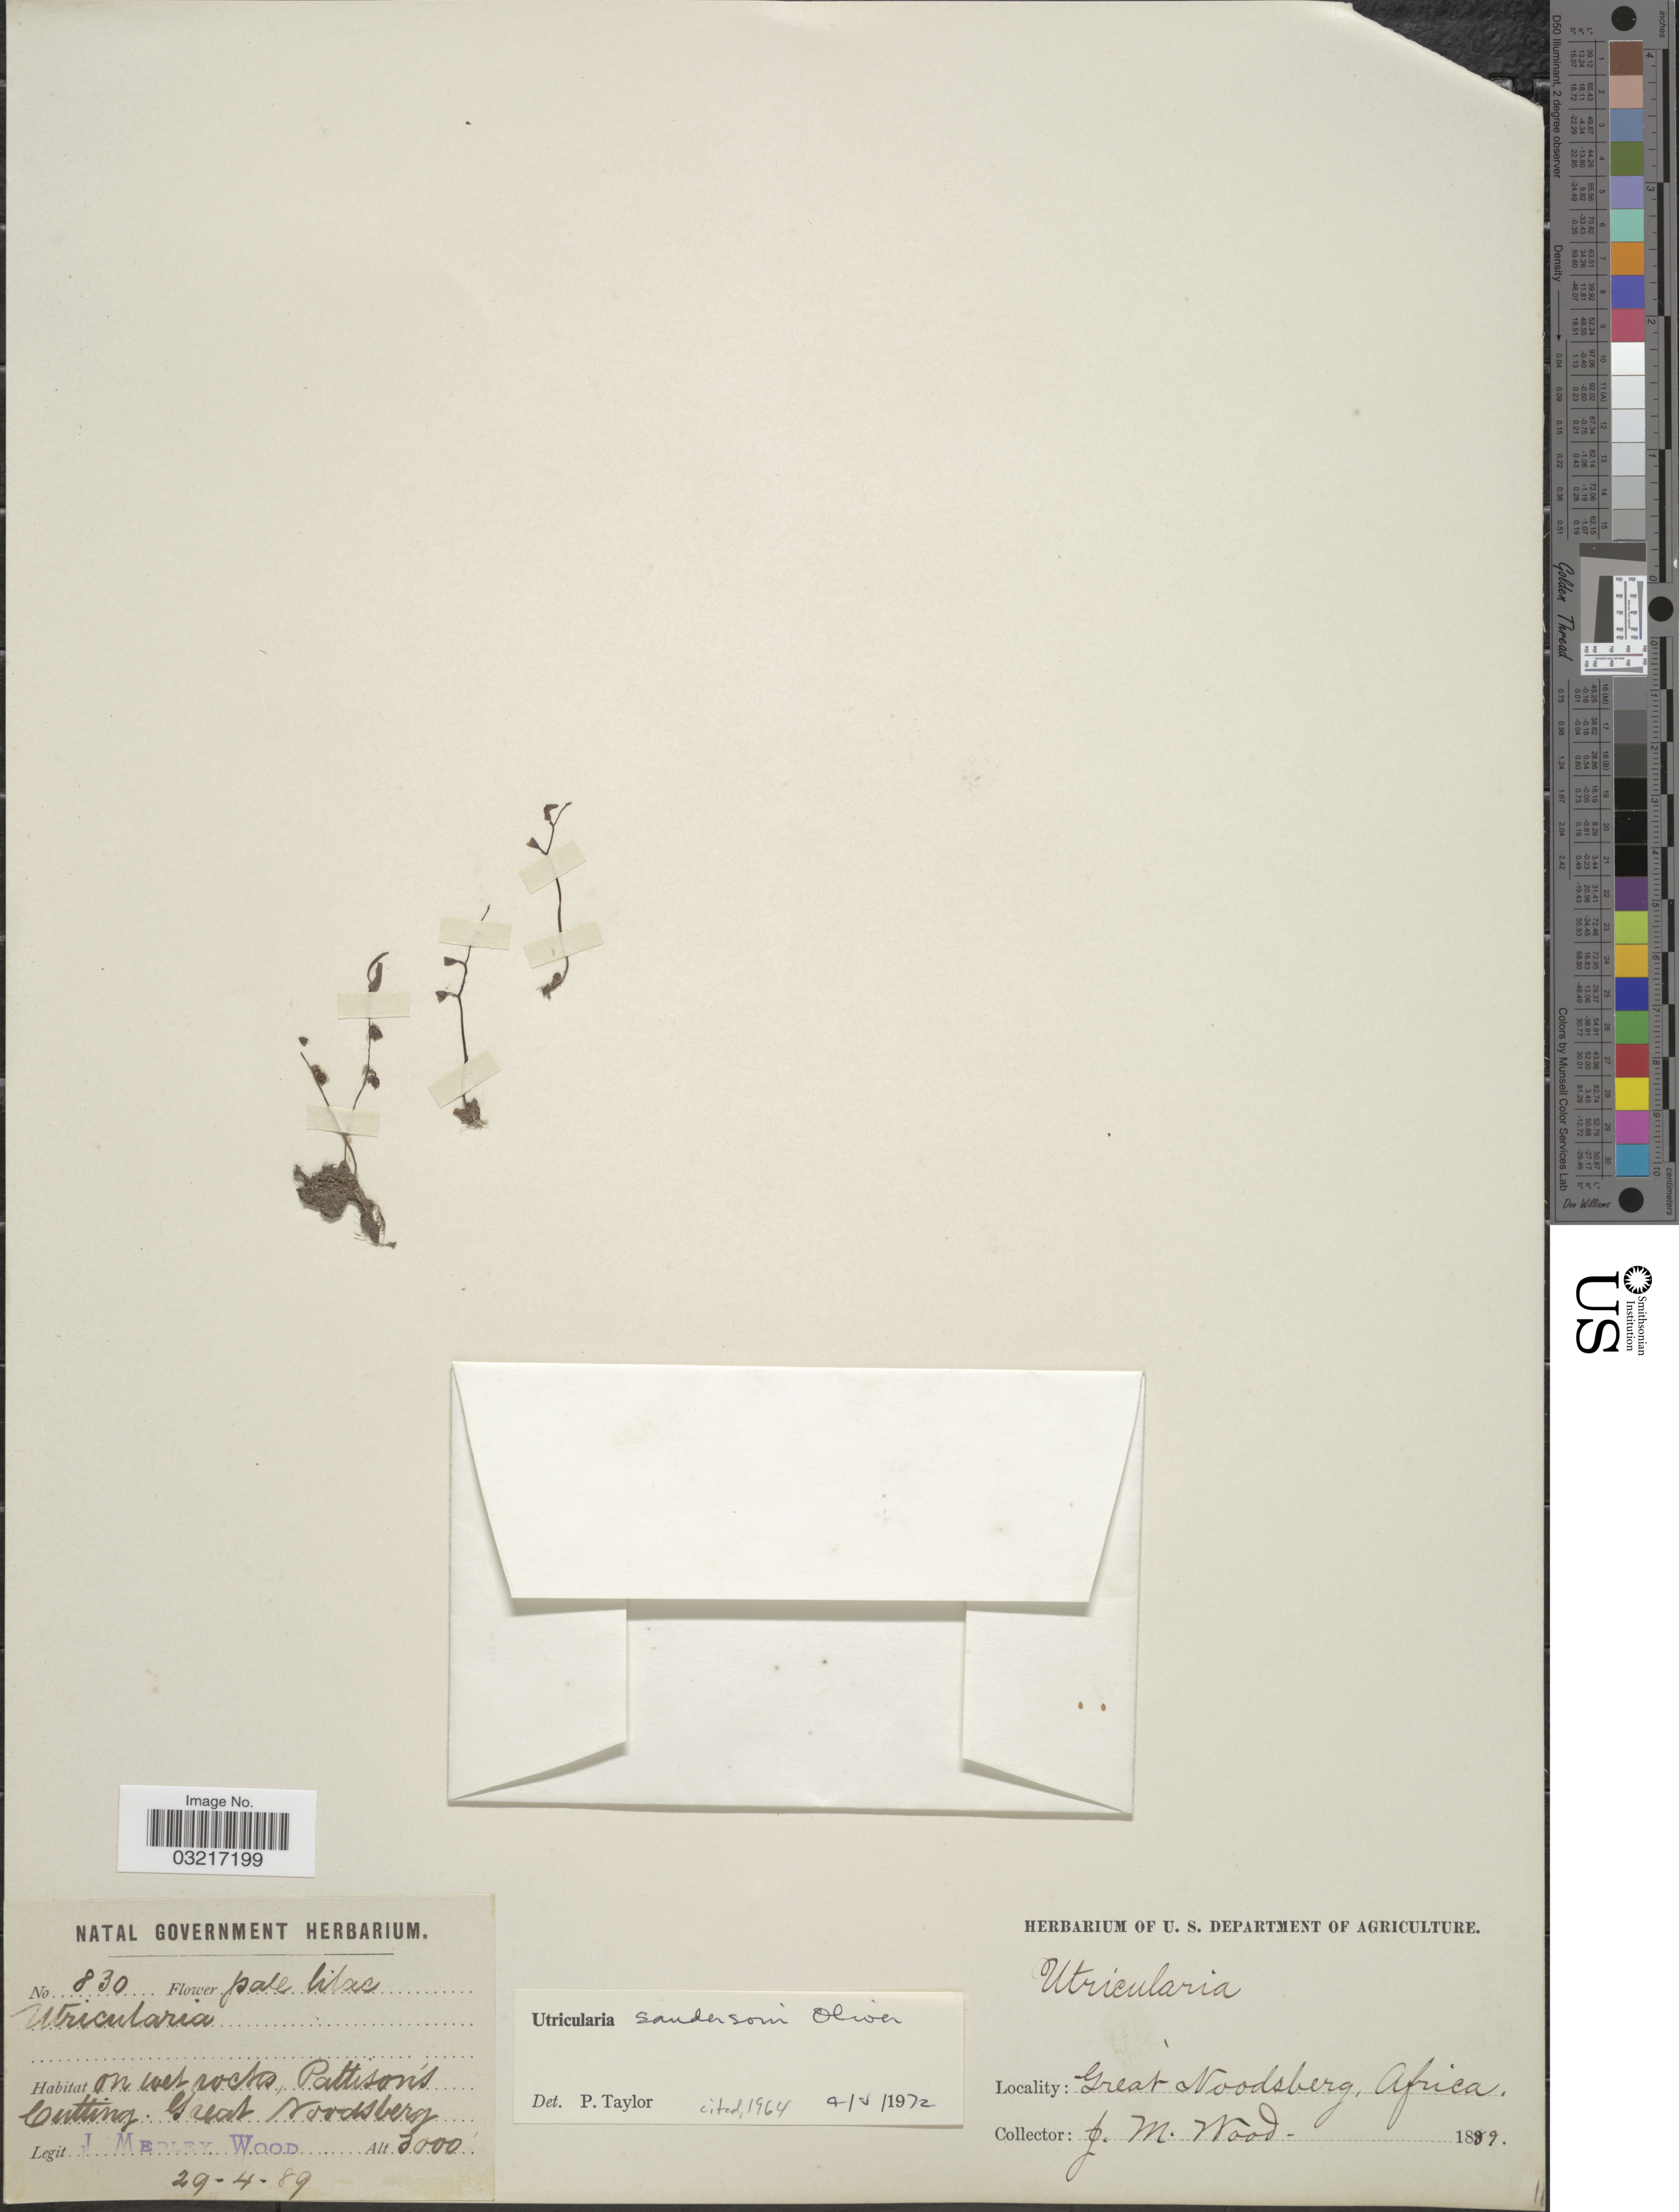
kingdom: Plantae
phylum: Tracheophyta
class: Magnoliopsida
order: Lamiales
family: Lentibulariaceae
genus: Utricularia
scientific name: Utricularia sandersonii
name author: Oliv.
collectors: J. Medley Wood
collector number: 830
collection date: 1889-04-29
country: South Africa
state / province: KwaZulu-Natal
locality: Pattison's Cutting. Great Noodsberg.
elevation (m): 914